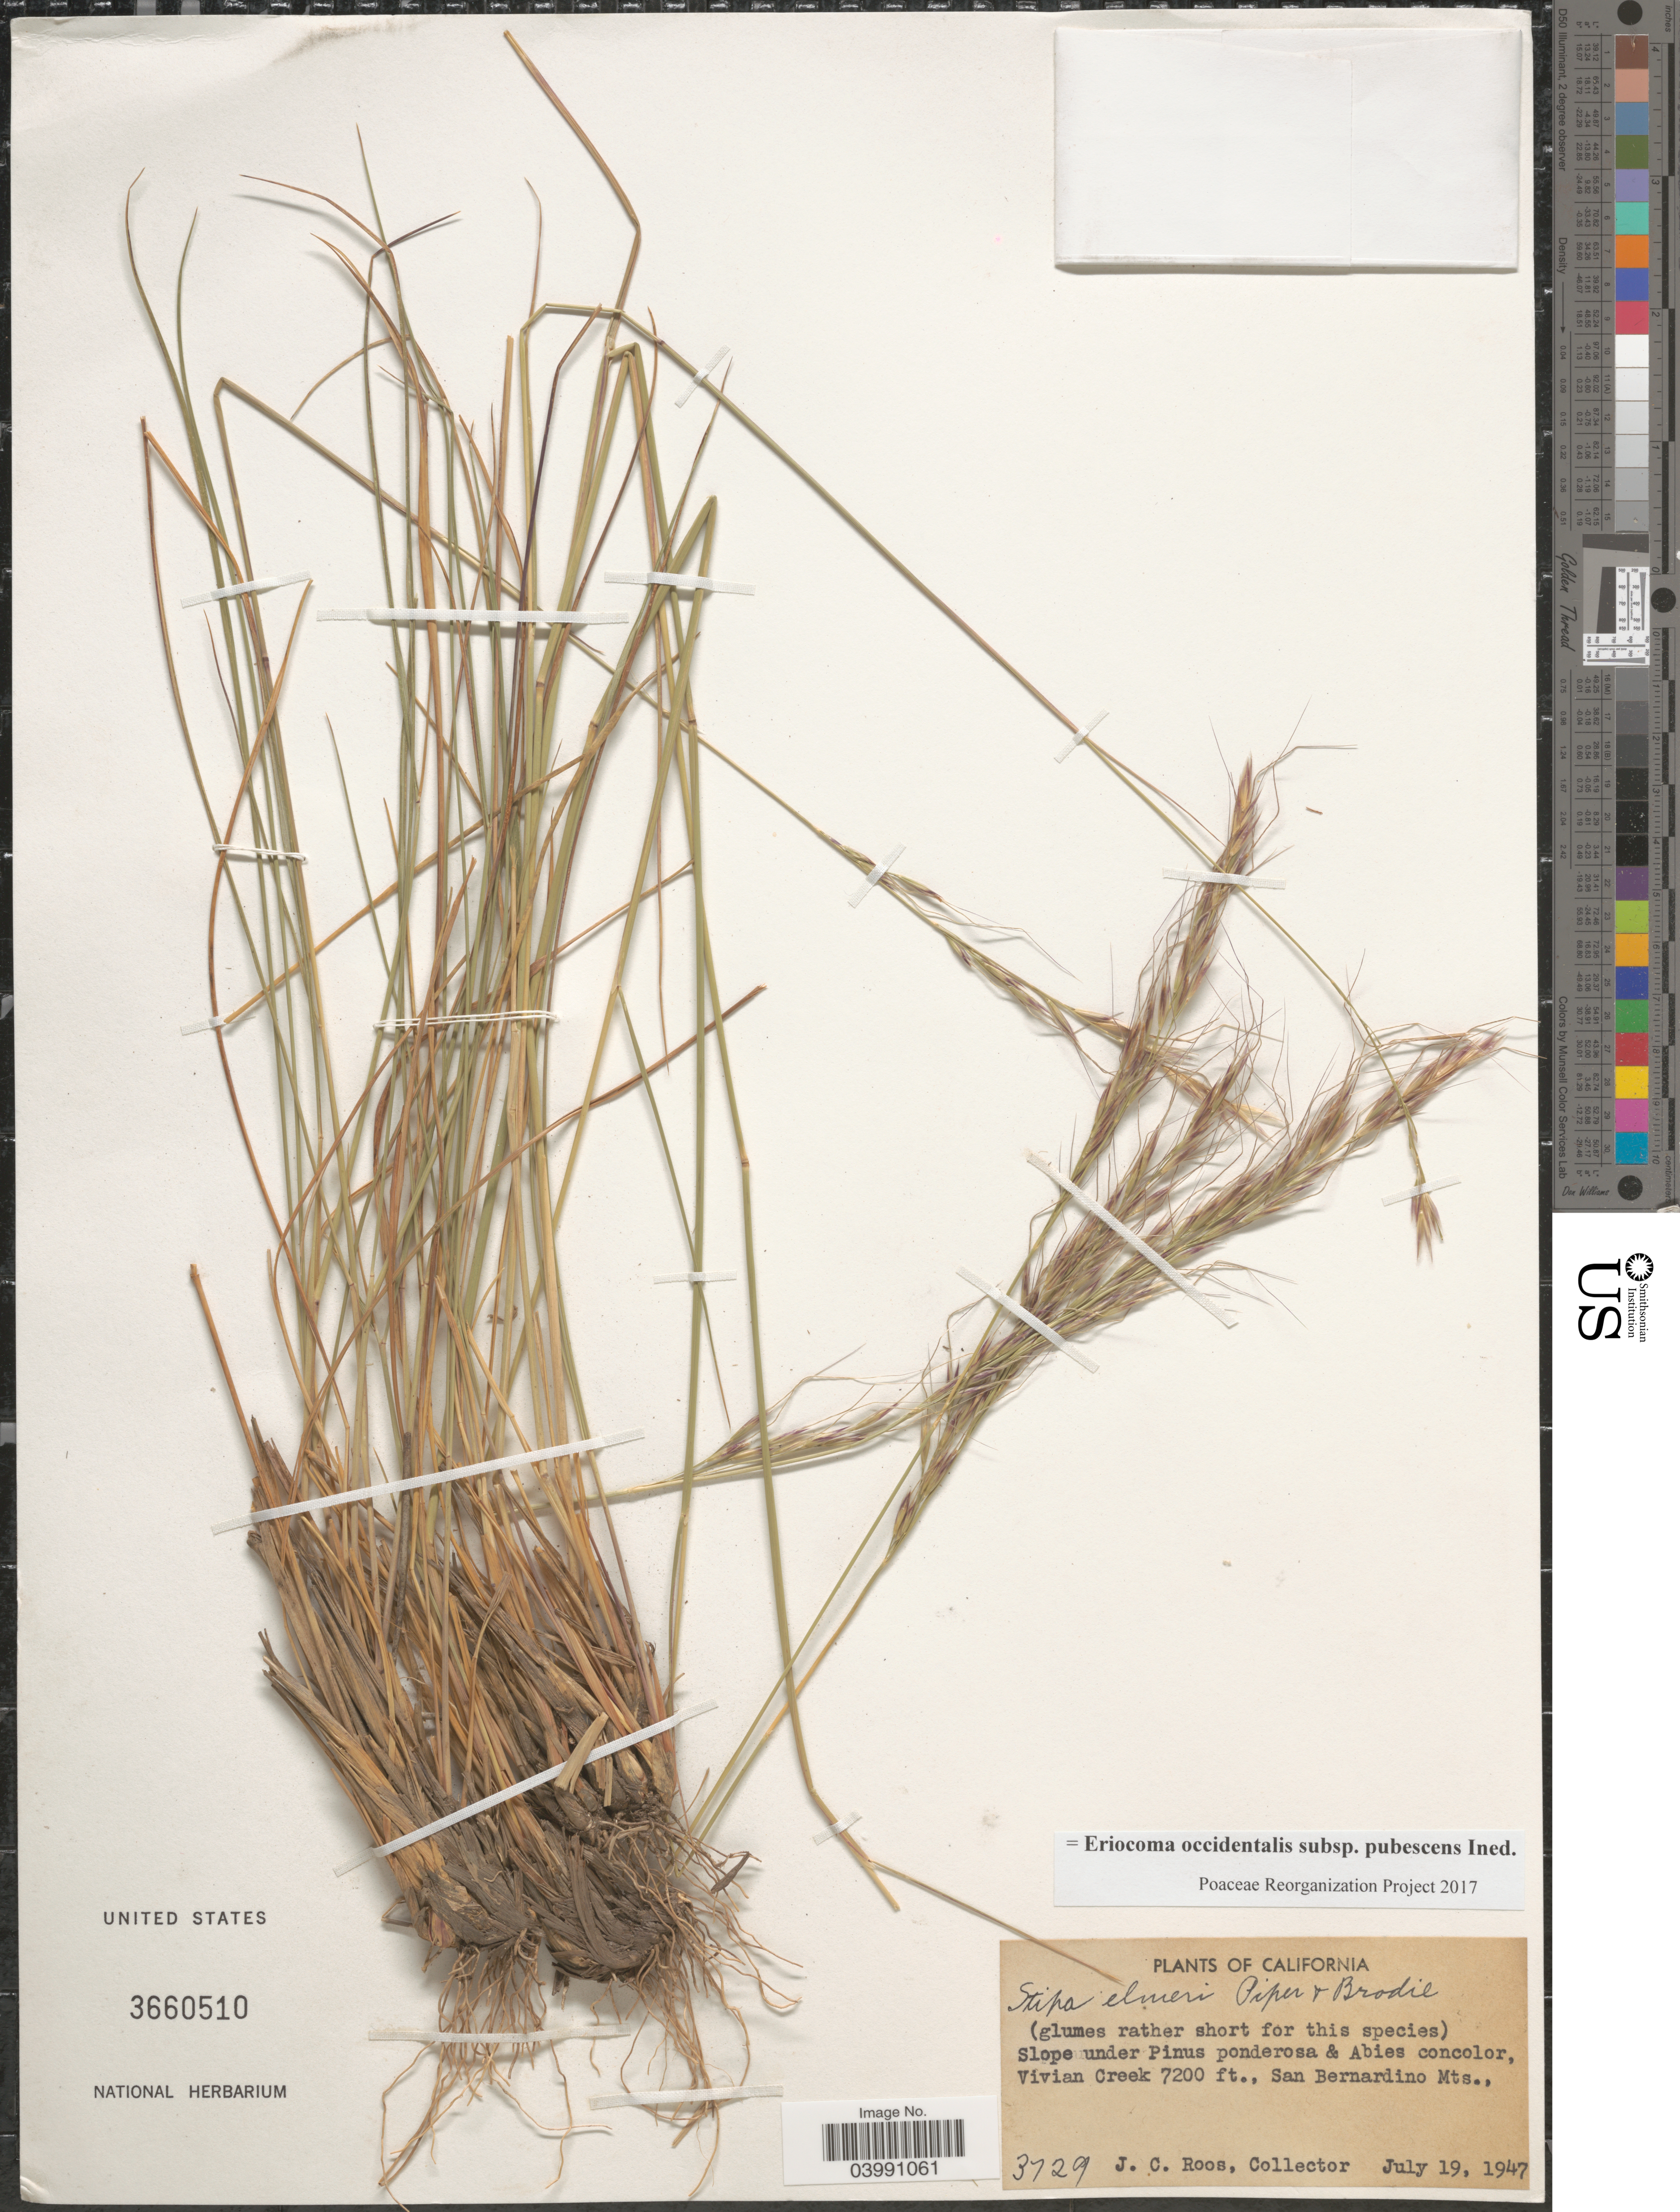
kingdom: Plantae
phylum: Tracheophyta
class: Liliopsida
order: Poales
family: Poaceae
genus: Eriocoma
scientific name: Eriocoma occidentalis subsp. pubescens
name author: (Vasey) Romasch.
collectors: J. C. Roos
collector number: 3729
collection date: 1947-07-19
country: United States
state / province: California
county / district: San Bernardino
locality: Vivian Creek, San Bernardino Mts.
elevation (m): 2195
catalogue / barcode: US 3660510